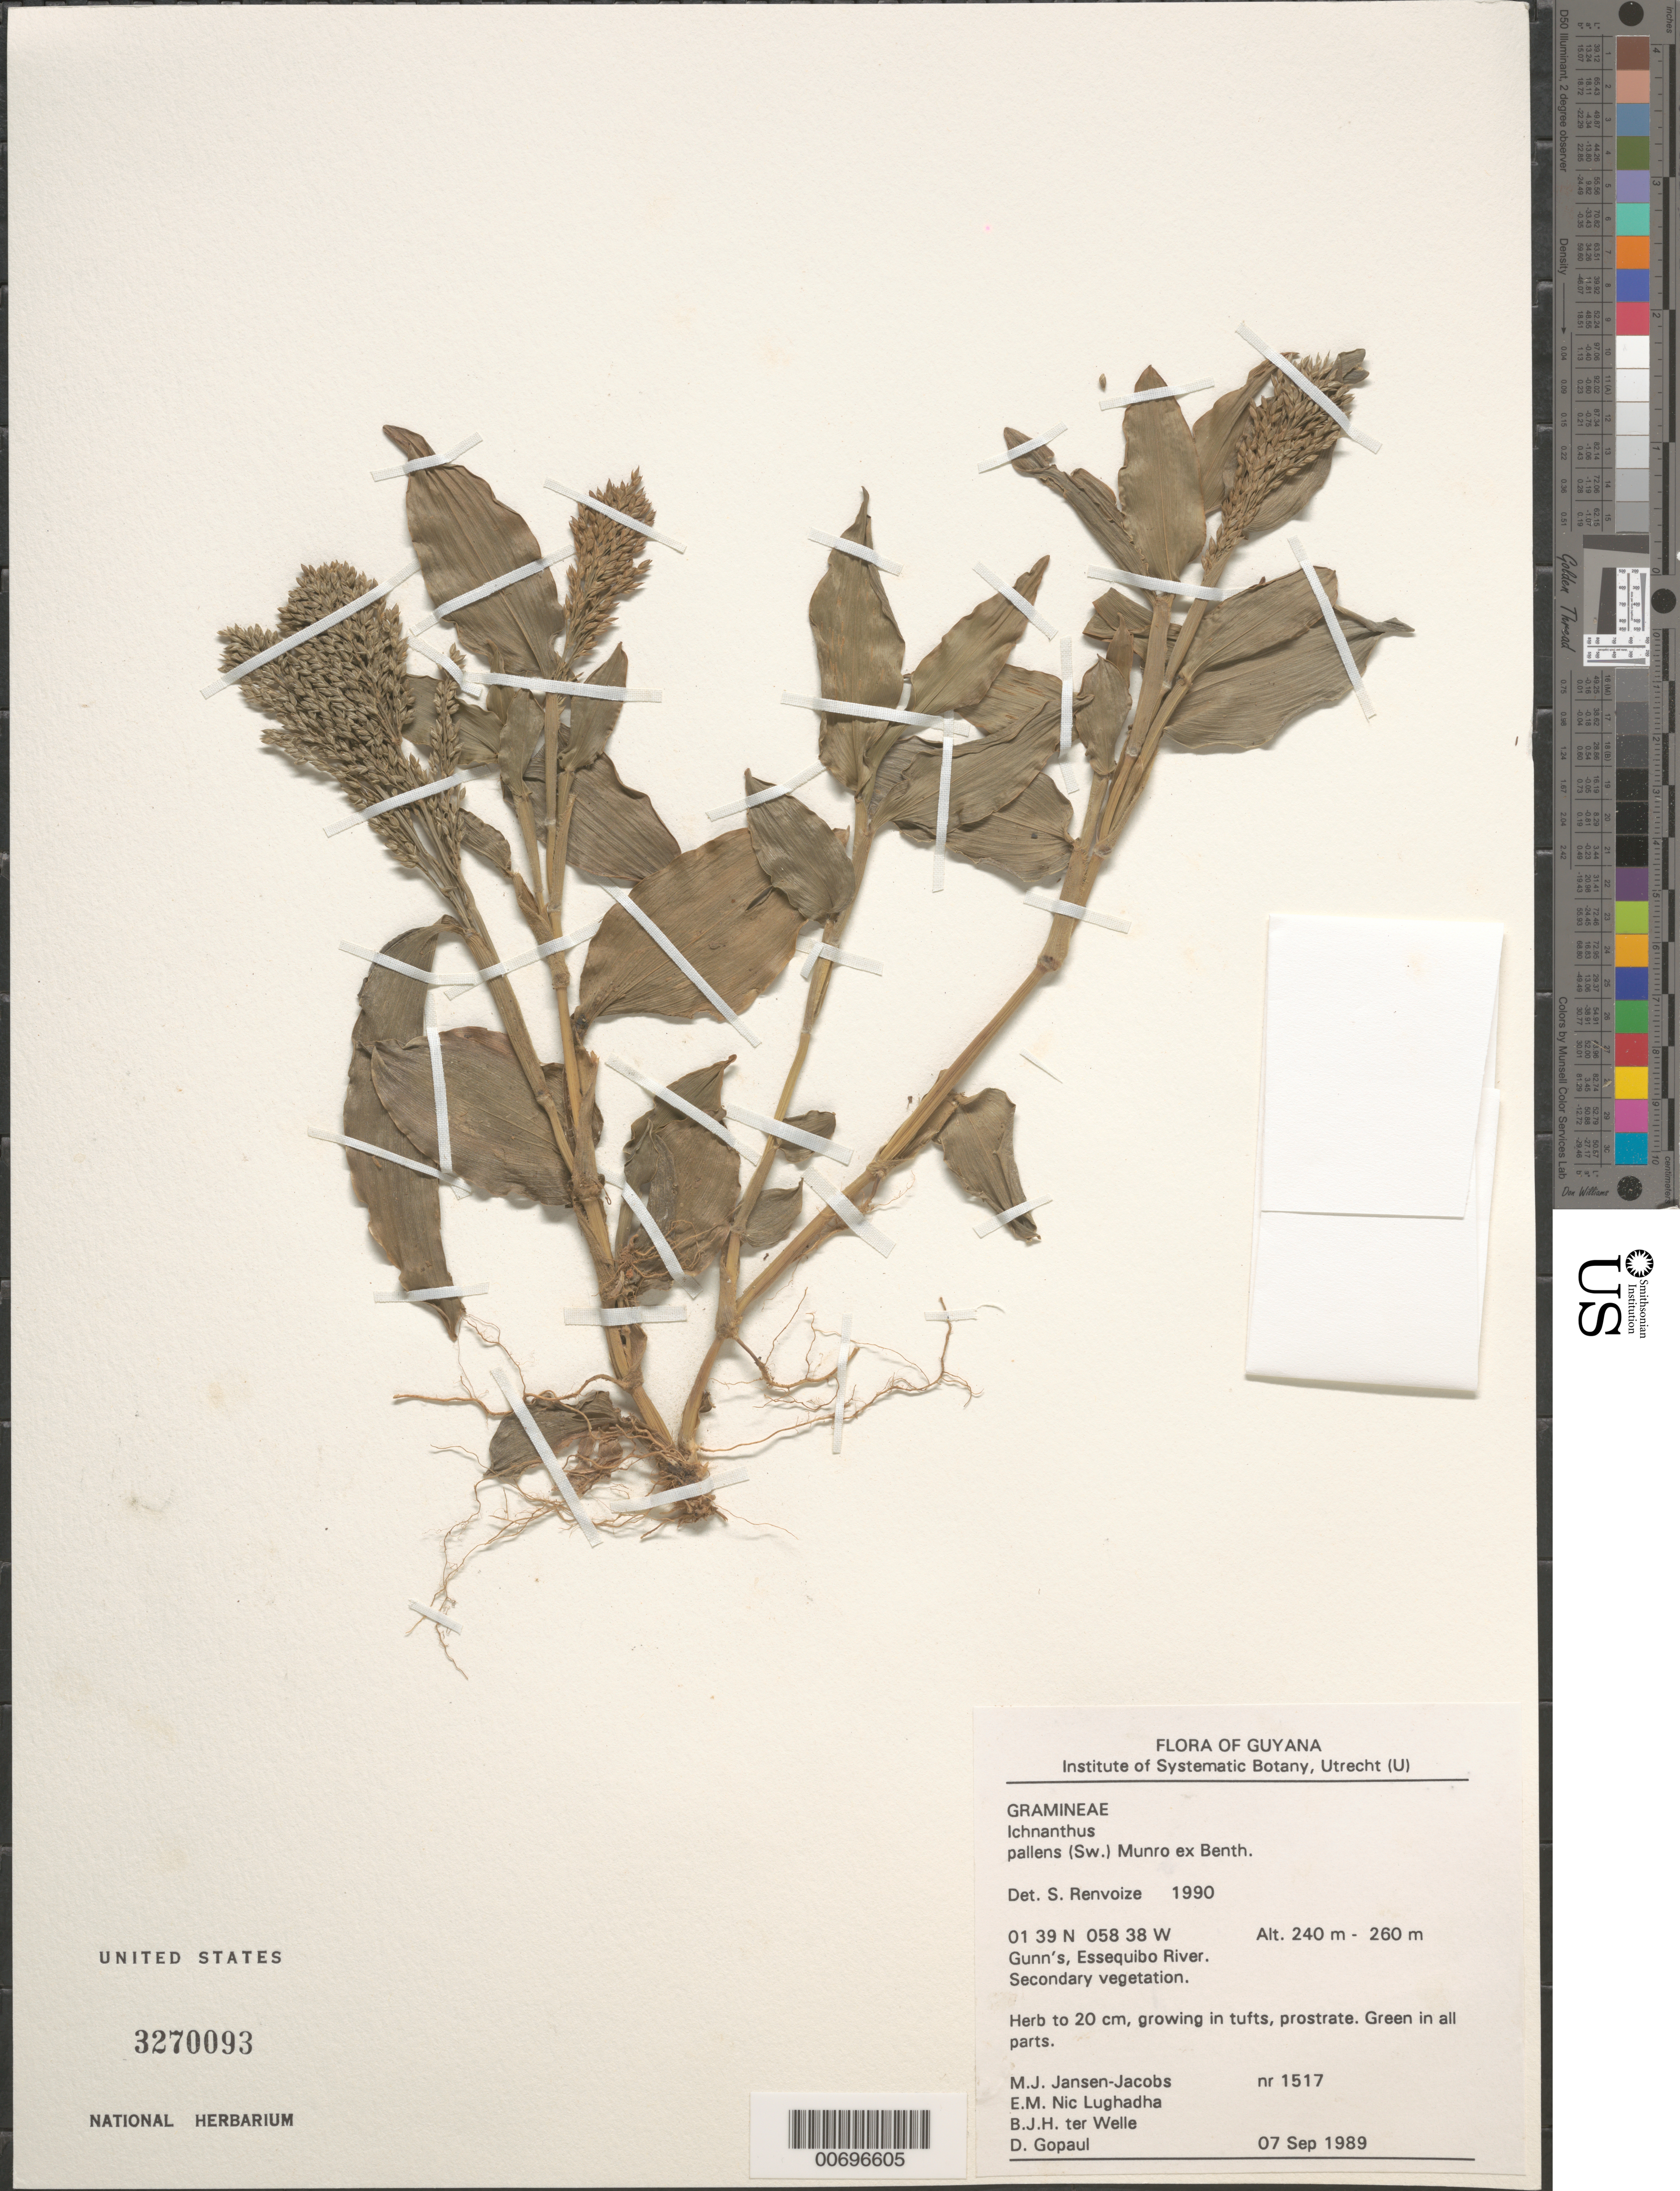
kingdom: Plantae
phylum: Tracheophyta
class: Liliopsida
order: Poales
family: Poaceae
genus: Ichnanthus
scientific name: Ichnanthus pallens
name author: (Sw.) Munro ex Benth.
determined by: Renvoize, S. A.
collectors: M. J. Jansen-Jacobs, E. Nic Lughadha, B. Welle & D. Gopaul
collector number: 1517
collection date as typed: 7-Sep-89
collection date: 1989-09-07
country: Guyana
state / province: U. Takutu-U. Essequibo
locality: Gunn's, Essequibo River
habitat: Secondary vegetation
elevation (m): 240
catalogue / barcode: US 3270093